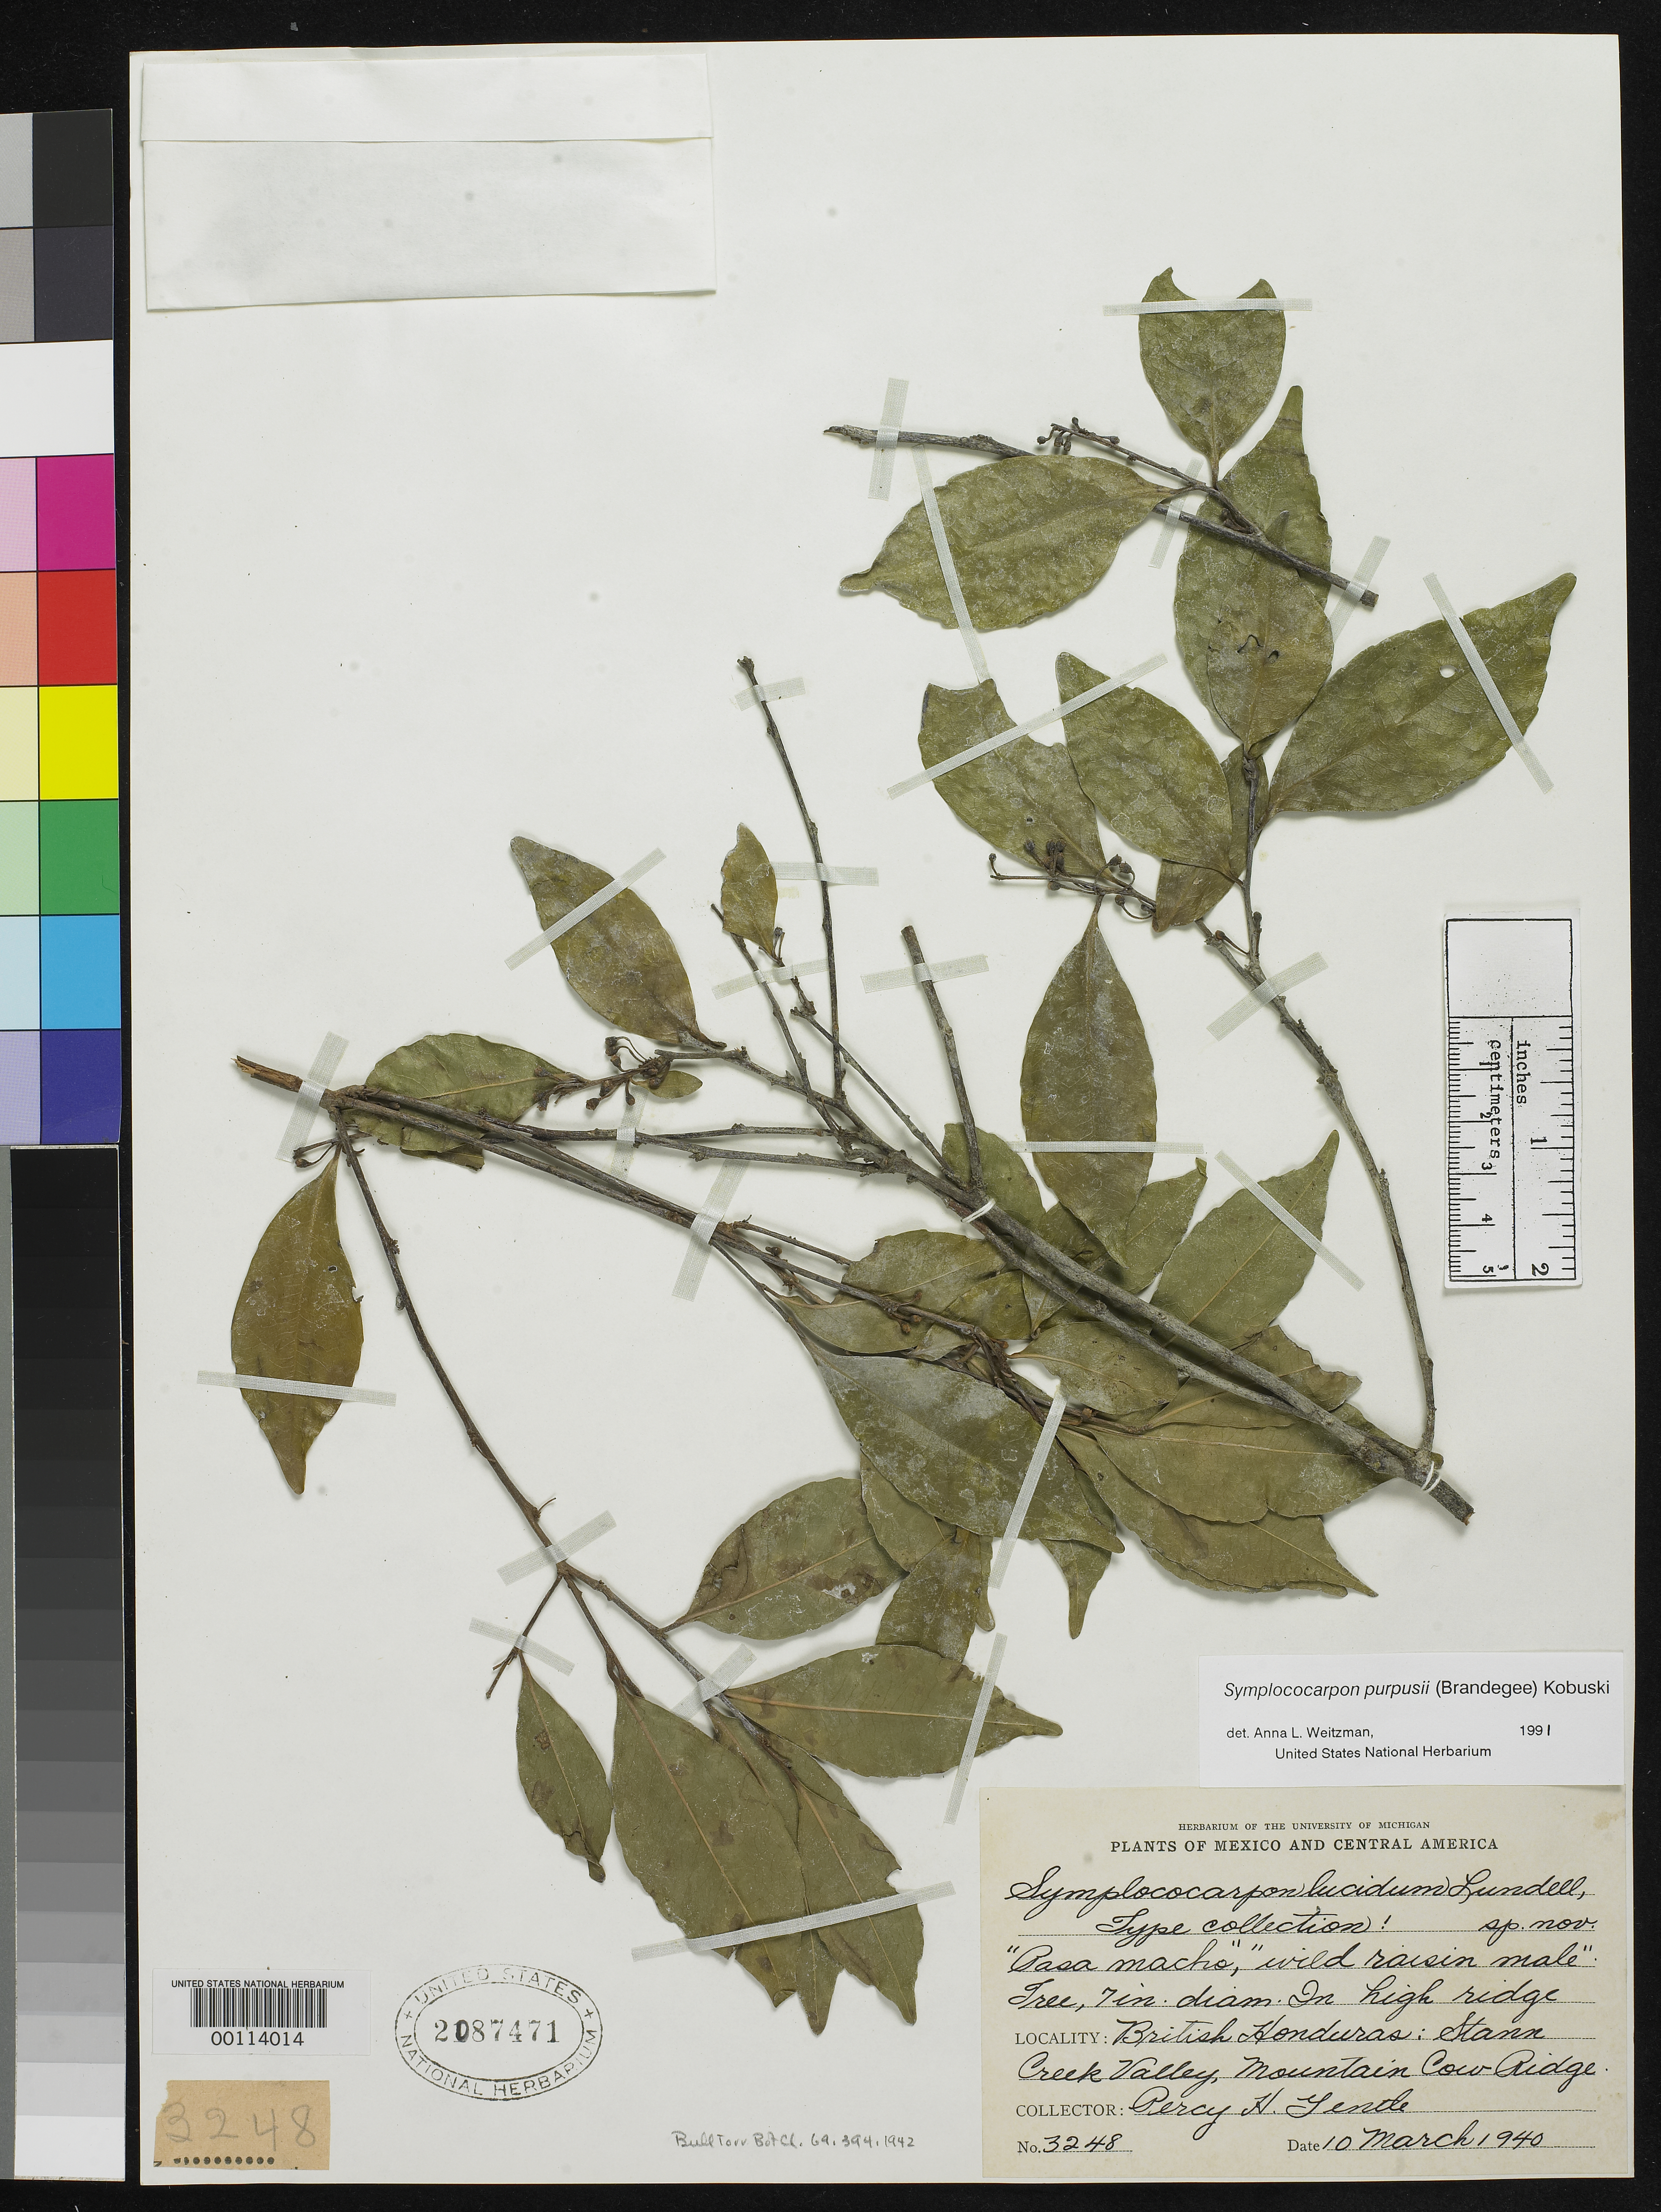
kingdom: Plantae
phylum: Tracheophyta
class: Magnoliopsida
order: Ericales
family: Pentaphylacaceae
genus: Symplococarpon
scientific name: Symplococarpon lucidum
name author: Lundell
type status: Isotype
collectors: P. H. Gentle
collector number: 3248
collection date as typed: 10 Mar 1940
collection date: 1940-03-10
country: Belize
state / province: Stann Creek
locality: Stann Creek Valley, Mountain Cow Ridge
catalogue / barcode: US 2087471